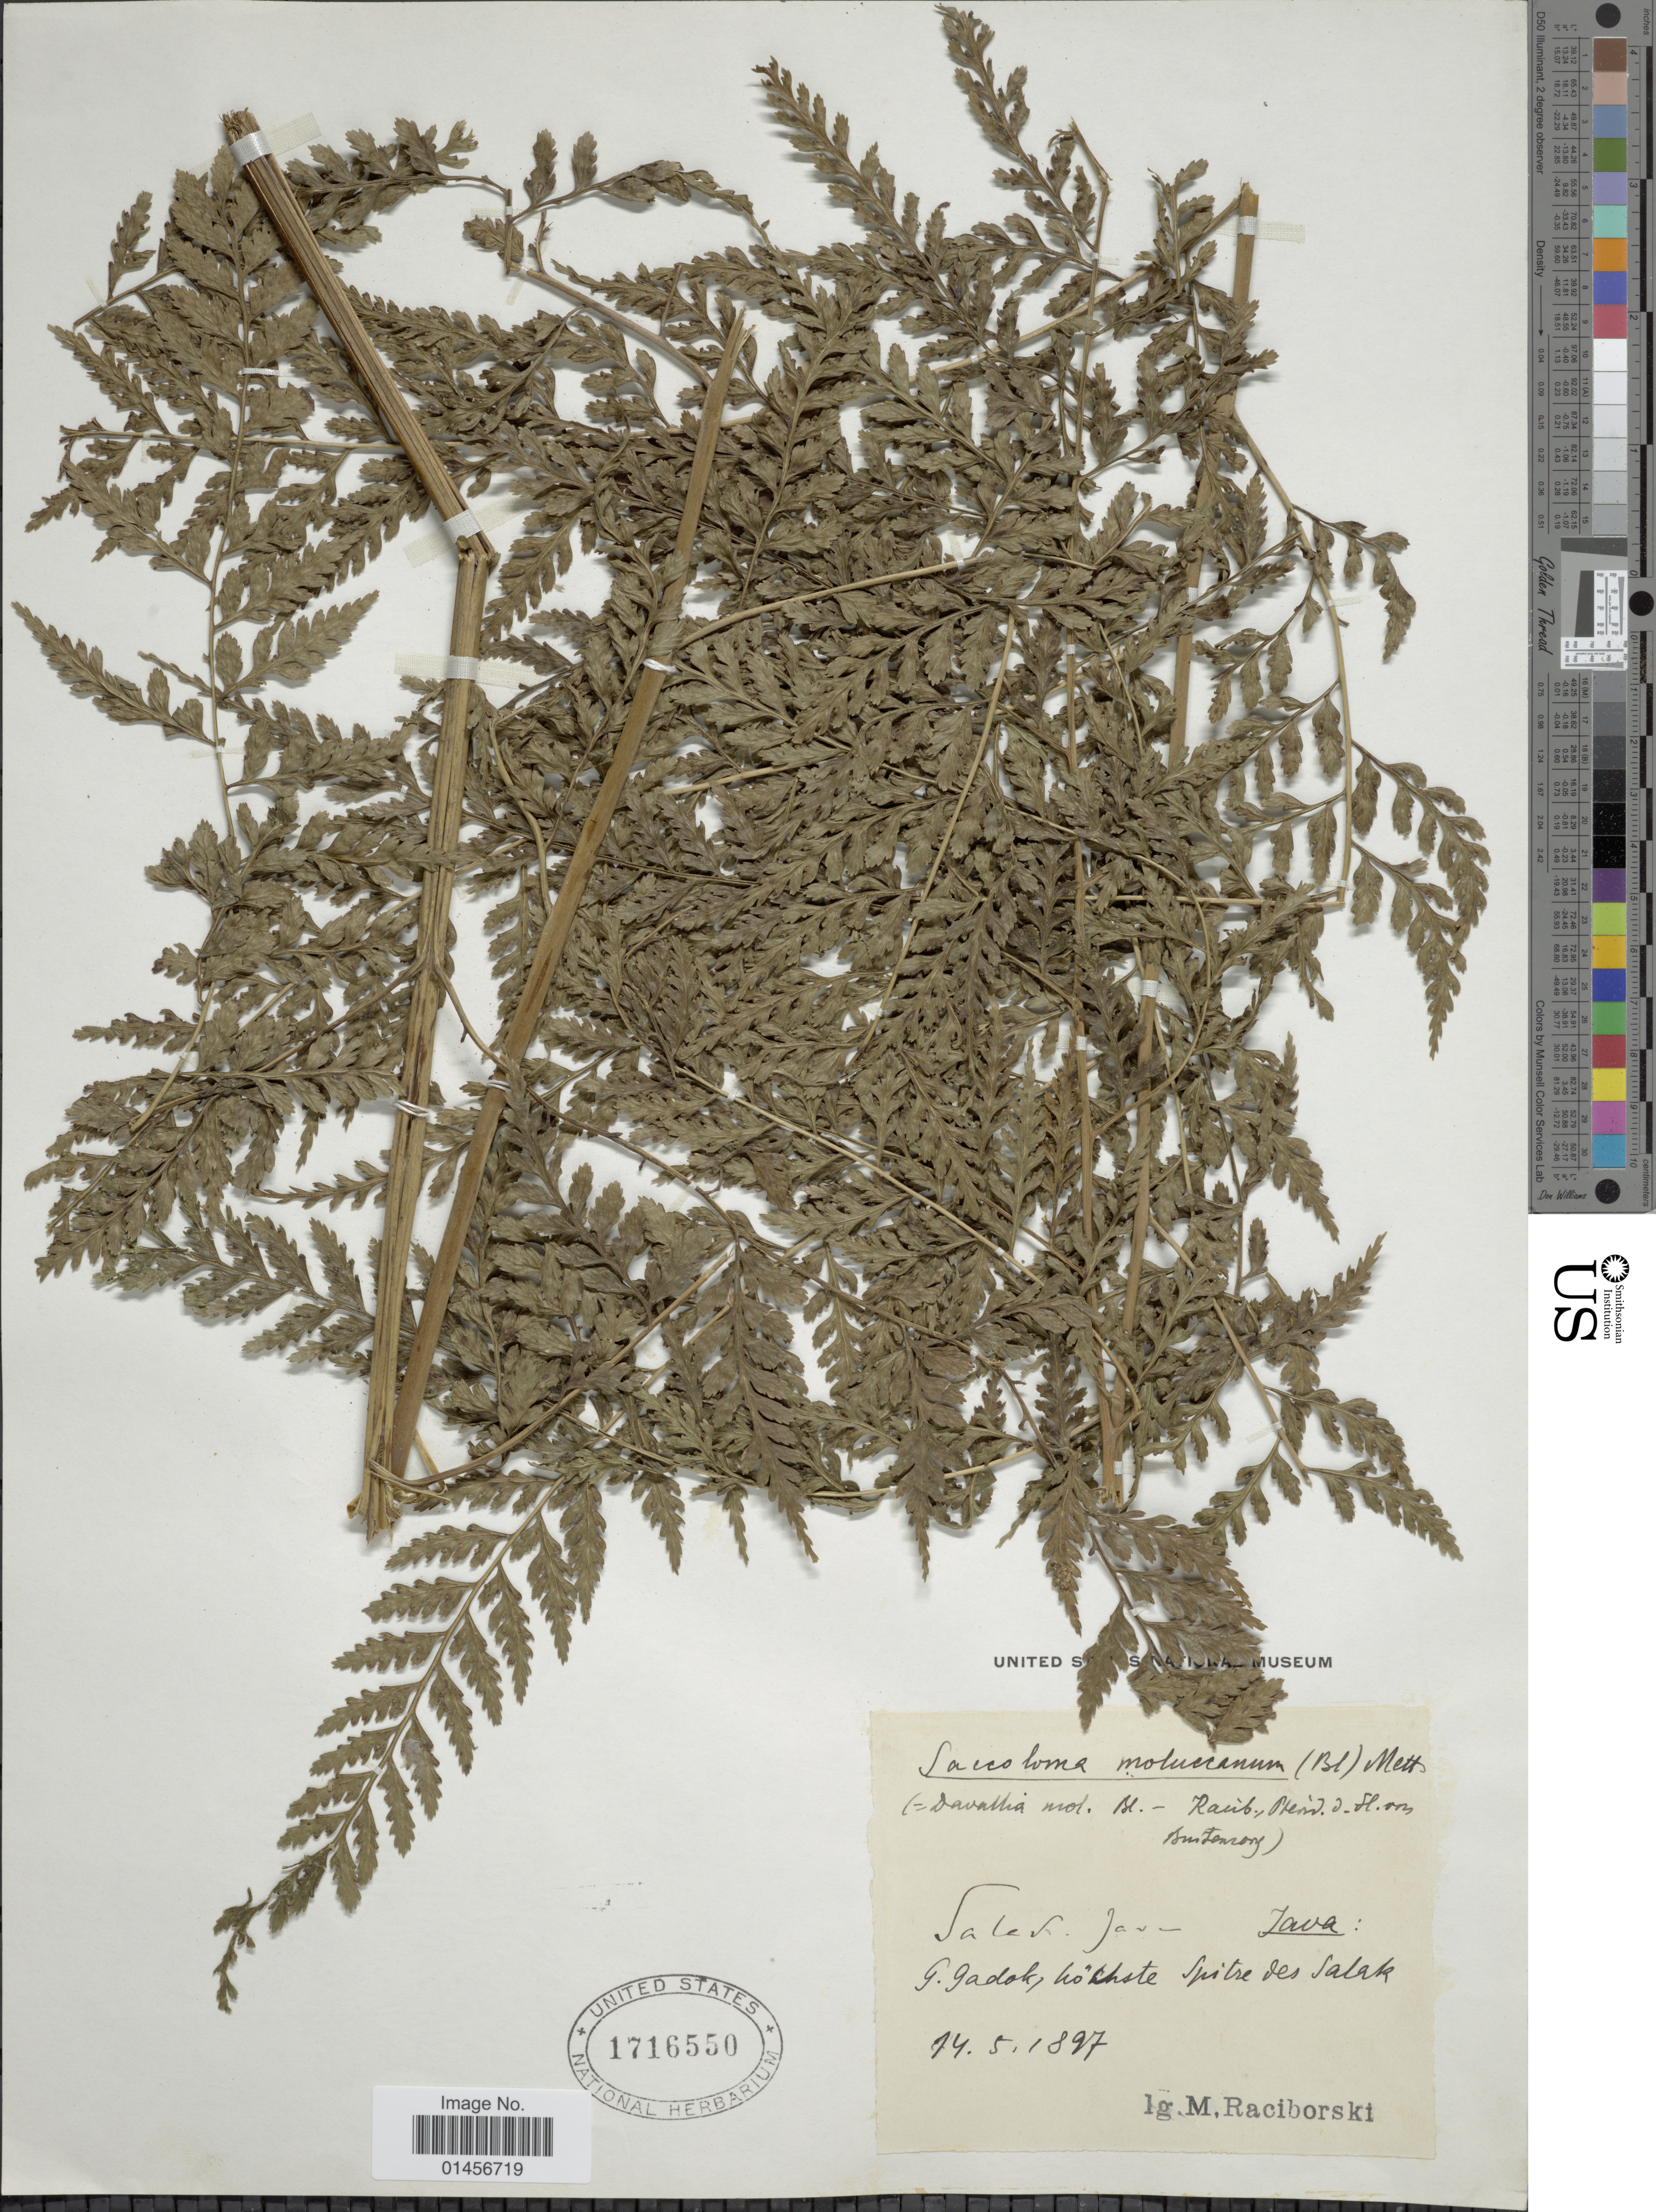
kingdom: Plantae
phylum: Tracheophyta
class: Polypodiopsida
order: Polypodiales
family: Saccolomataceae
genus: Saccoloma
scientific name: Saccoloma molucannum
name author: (Blume) Mett. & Kuhn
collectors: M. Raciborski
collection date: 1897-05-14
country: Indonesia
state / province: Java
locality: G. Gadok, kokhste, spitre des Salak. [interpreted]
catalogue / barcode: US 1716550